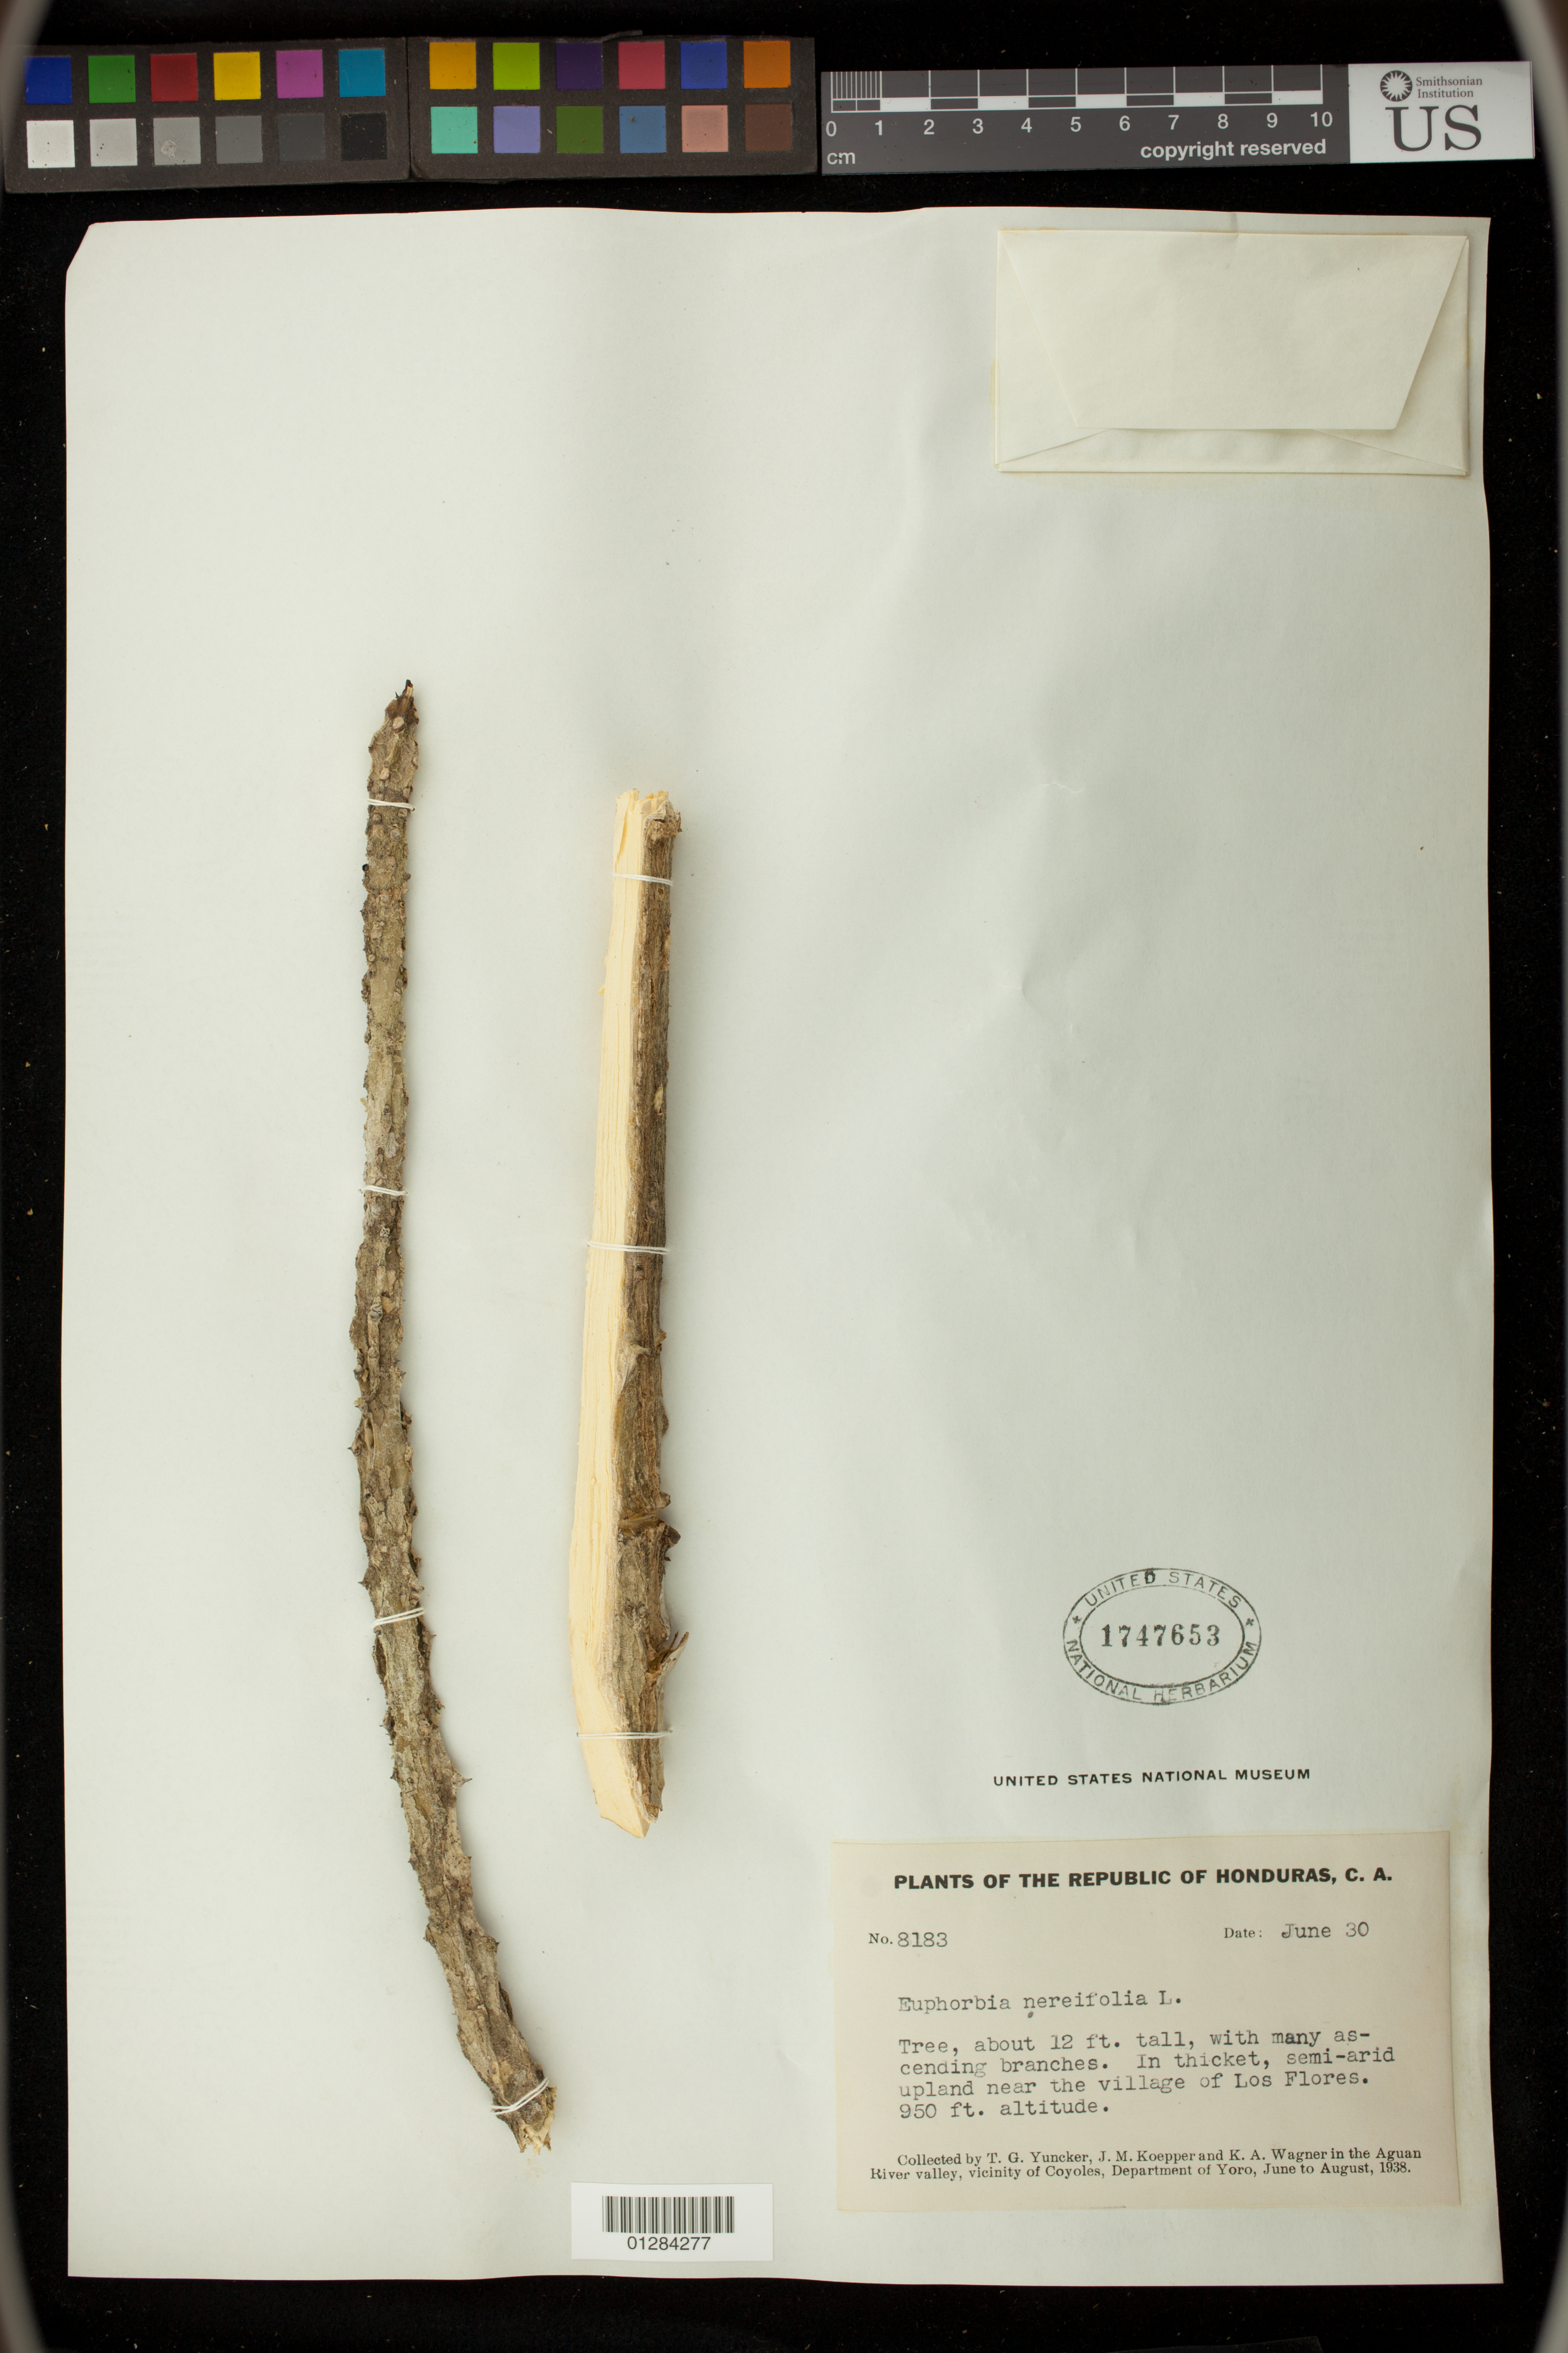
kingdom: Plantae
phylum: Tracheophyta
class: Magnoliopsida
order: Malpighiales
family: Euphorbiaceae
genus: Euphorbia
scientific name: Euphorbia neriifolia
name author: L.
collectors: T. G. Yuncker, J. M. Koepper & K. A. Wagner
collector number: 8183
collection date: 1938-06-30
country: Honduras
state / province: Yoro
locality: upland near the village of Los Flores in the Aguan River Valley, vicinity of Coyoles.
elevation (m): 290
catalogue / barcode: US 1747653